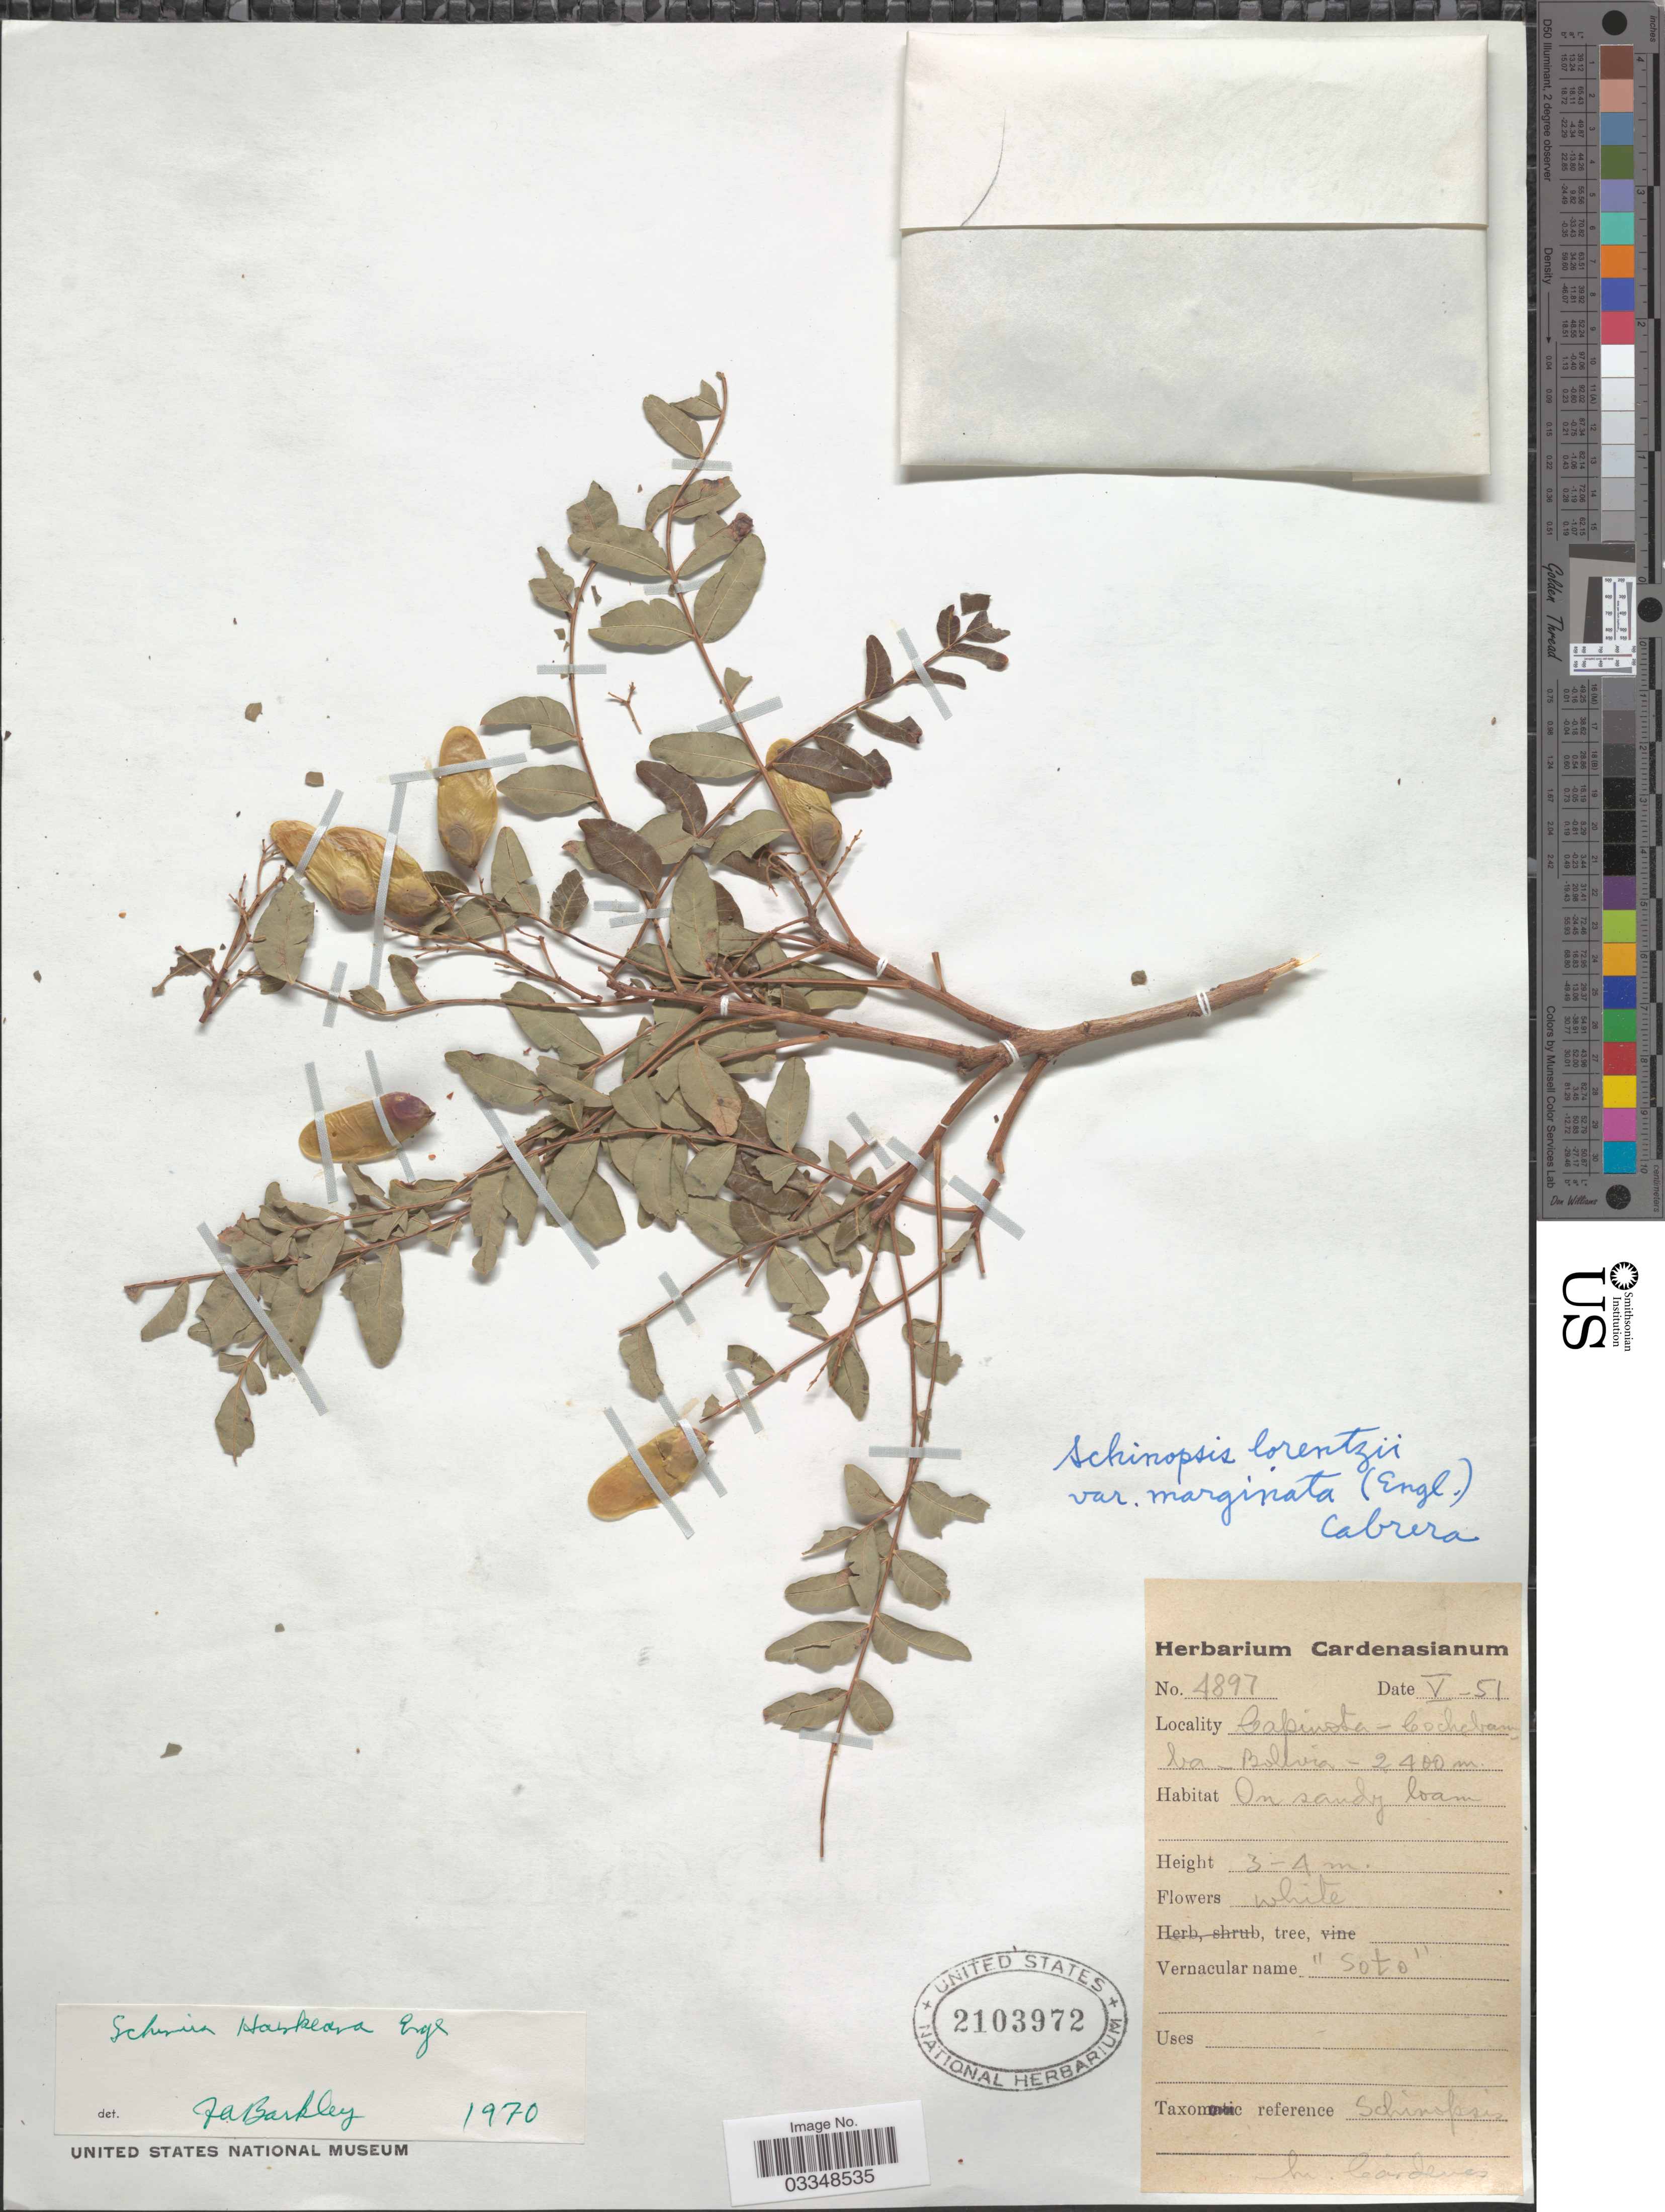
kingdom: Plantae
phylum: Tracheophyta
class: Magnoliopsida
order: Sapindales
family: Anacardiaceae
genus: Schinopsis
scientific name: Schinopsis haenkeana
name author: Engl.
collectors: M. Cárdenas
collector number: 4897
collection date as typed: Transcribed d/m/y: /5/51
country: Bolivia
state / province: Cochabamba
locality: Capinota.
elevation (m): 2400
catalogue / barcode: US 2103972